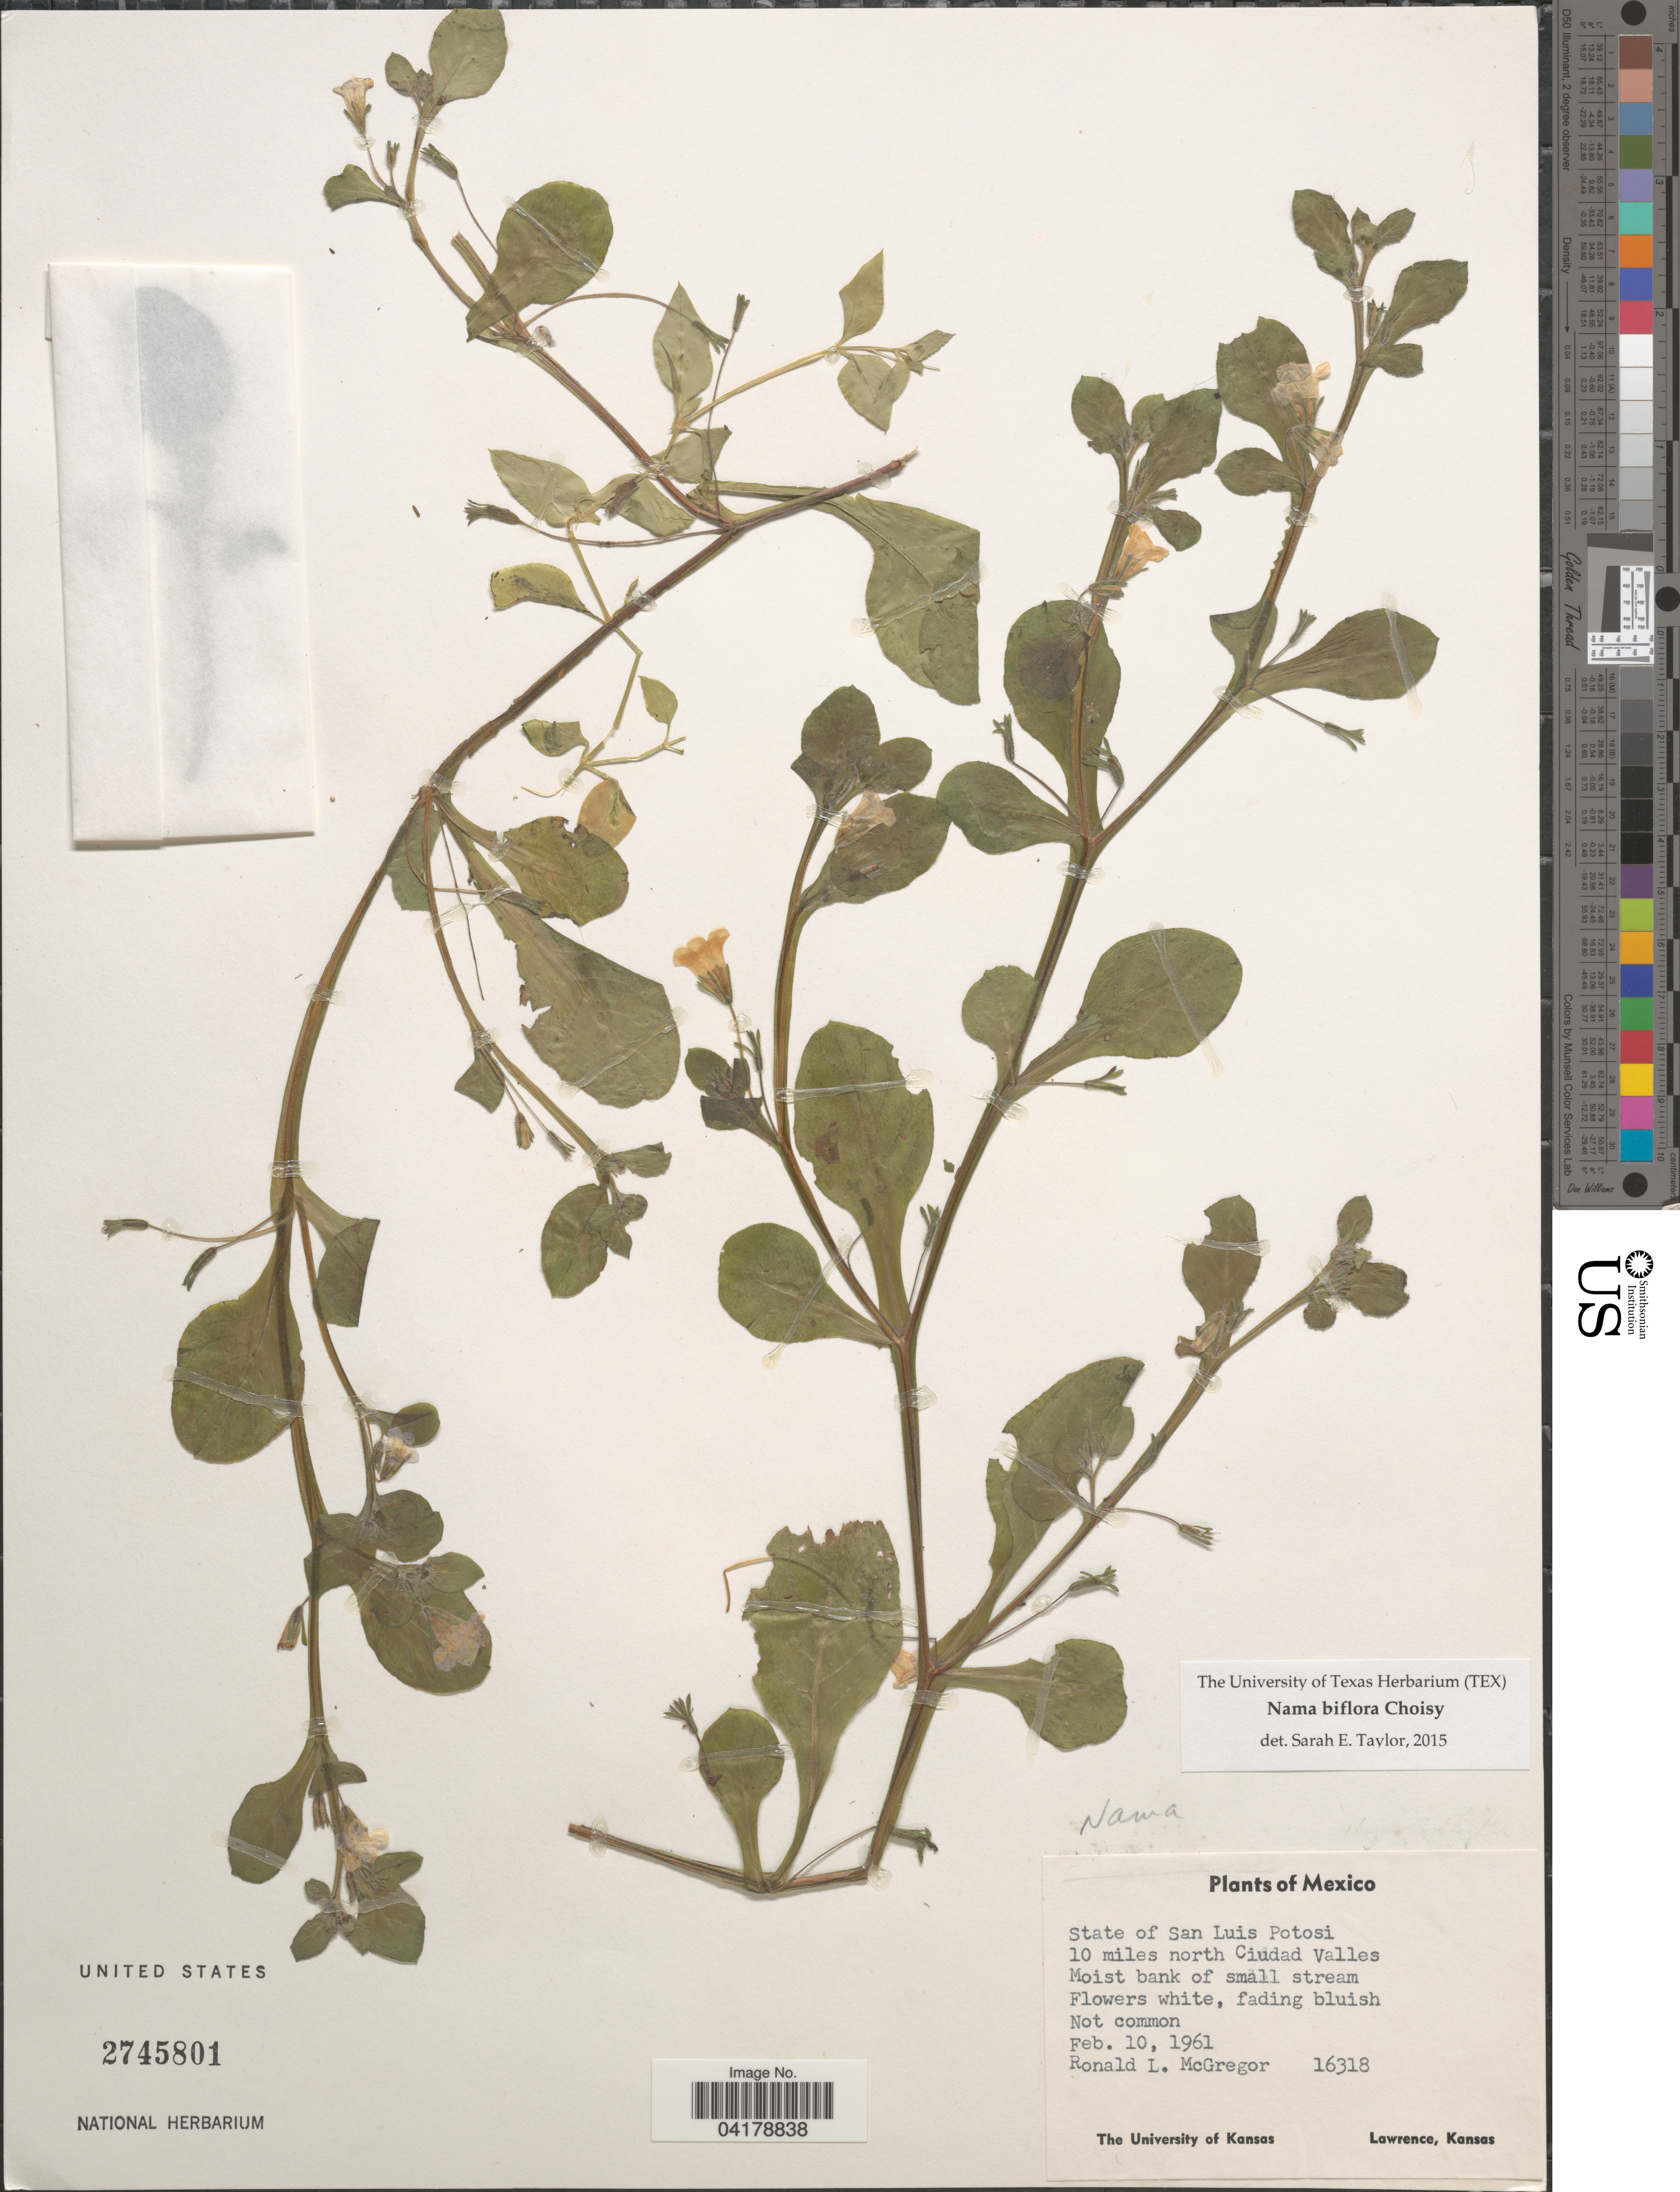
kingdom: Plantae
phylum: Tracheophyta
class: Magnoliopsida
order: Boraginales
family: Namaceae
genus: Nama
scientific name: Nama biflora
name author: Choisy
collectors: R. McGregor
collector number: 16318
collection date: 1961-02-10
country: Mexico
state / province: San Luis Potosí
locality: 10 miles north Ciudad Valles.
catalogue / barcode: US 2745801